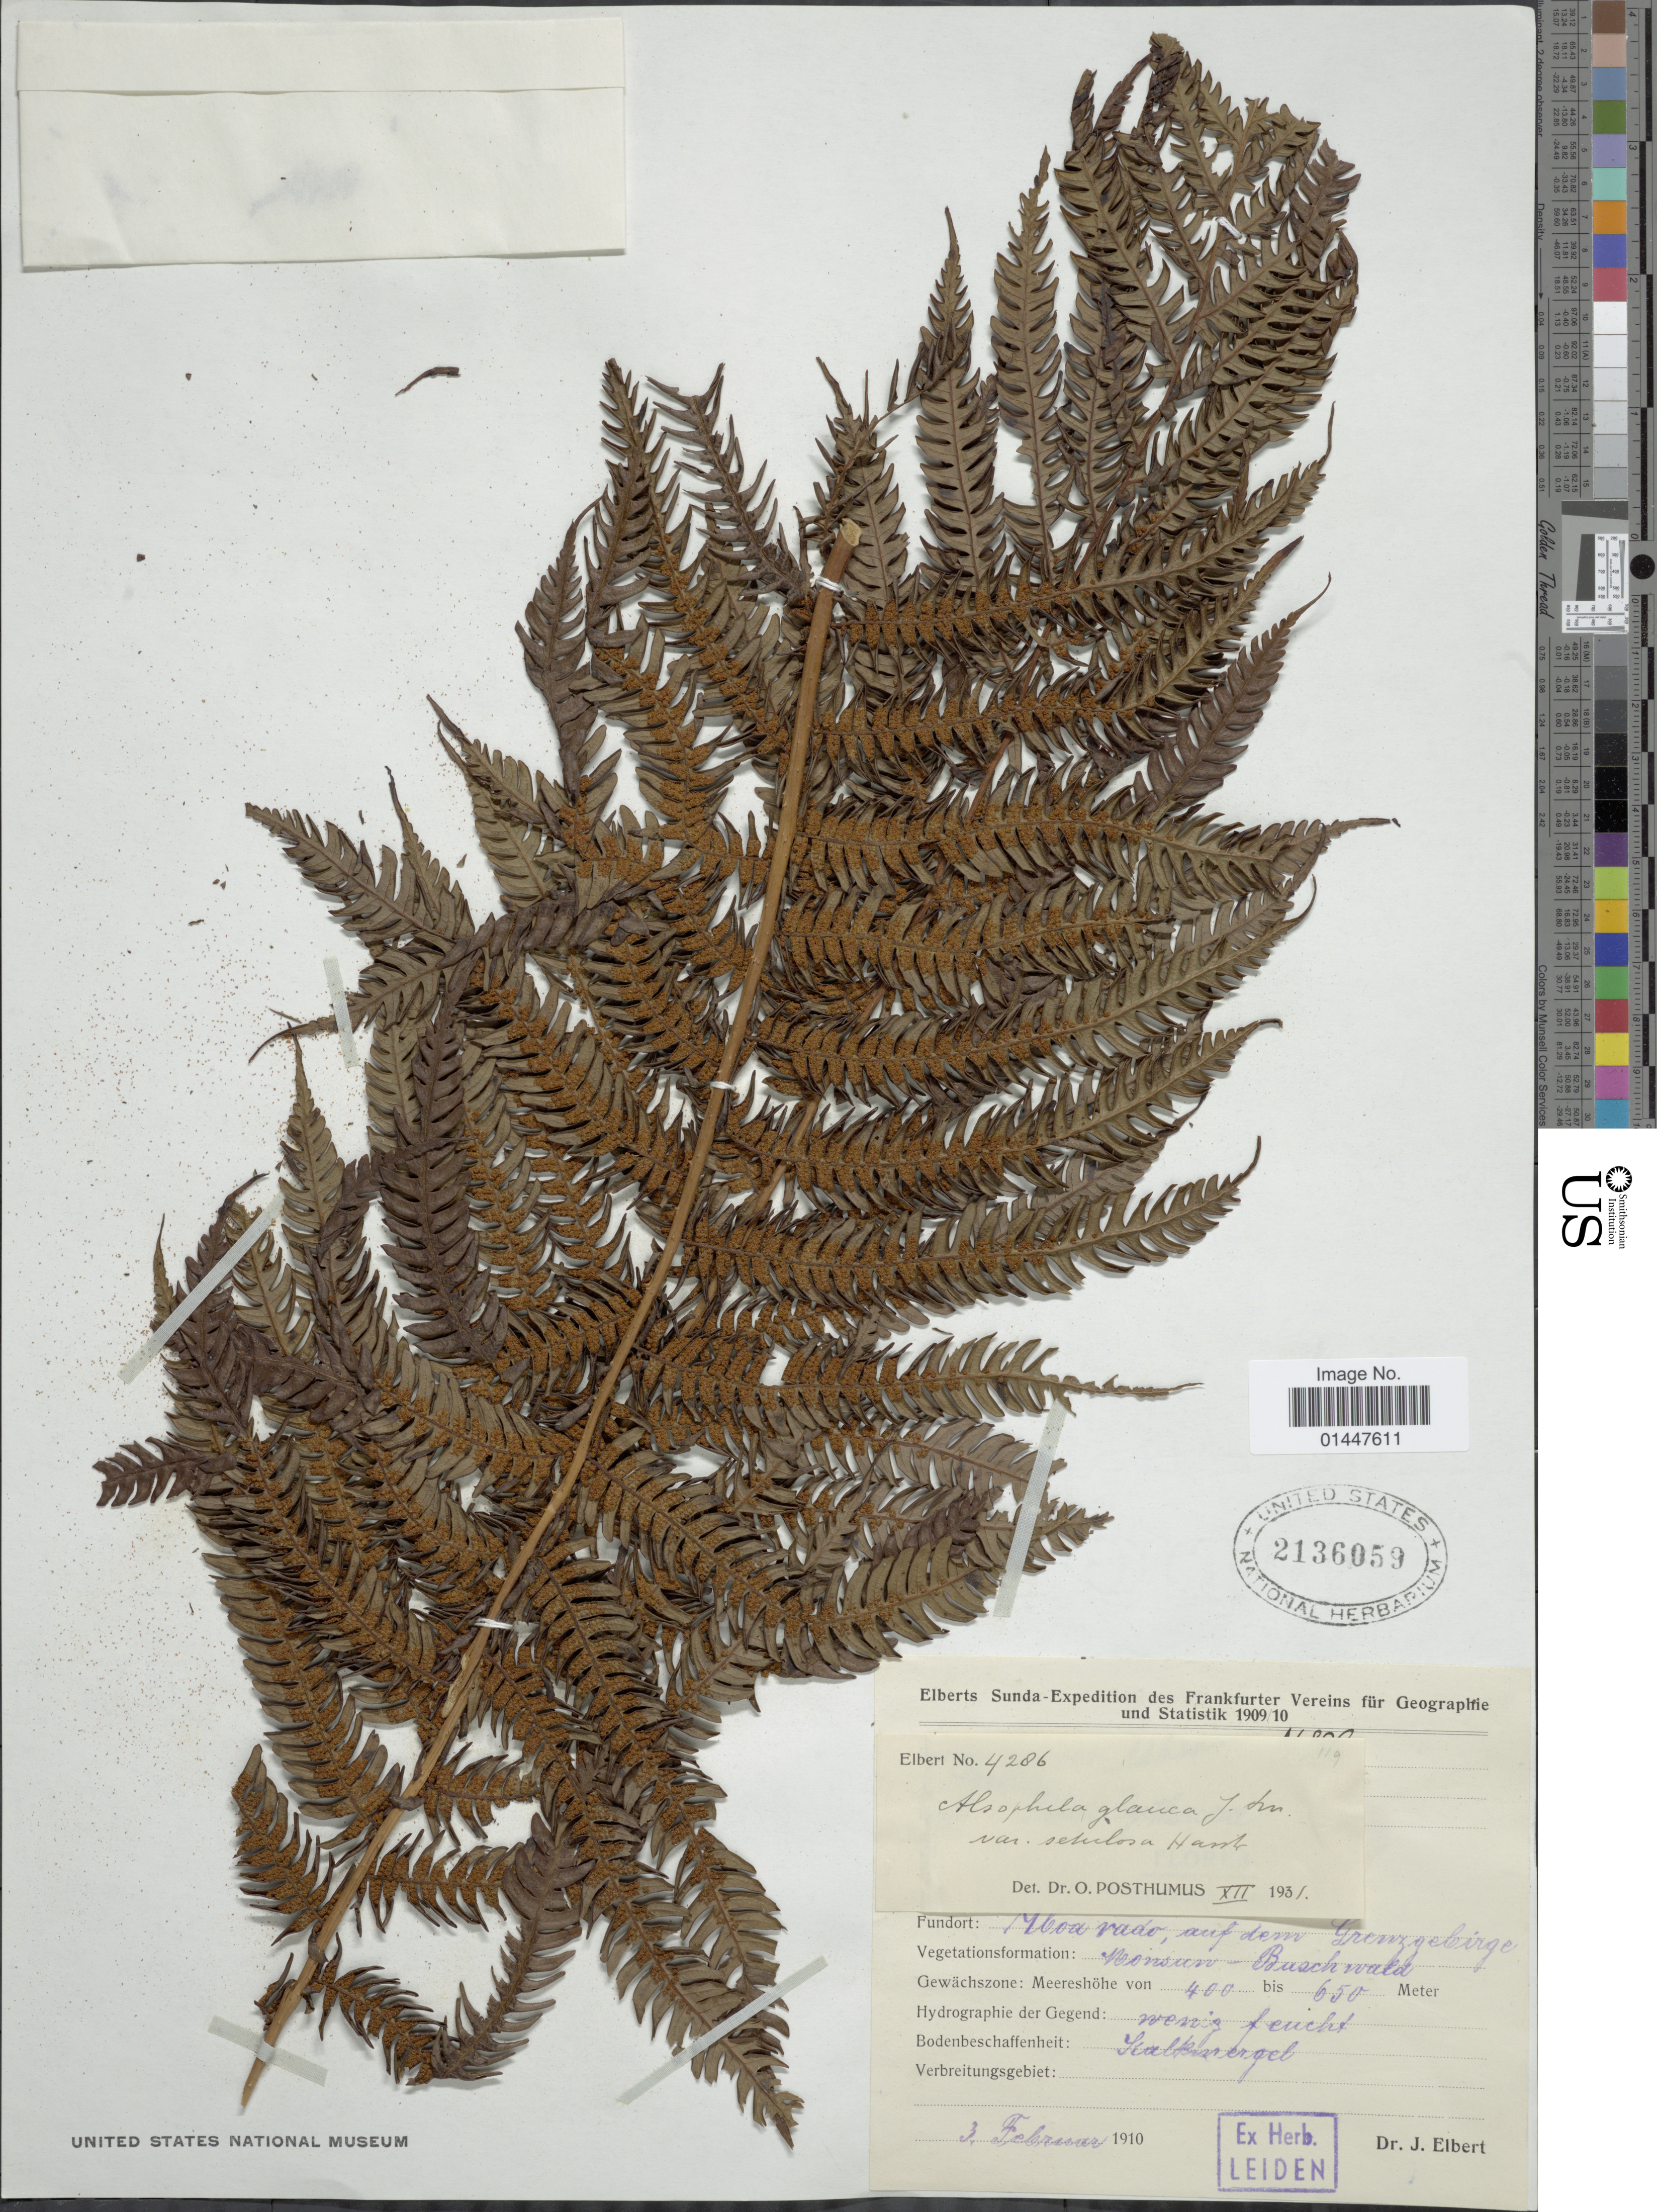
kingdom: Plantae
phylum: Tracheophyta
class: Polypodiopsida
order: Cyatheales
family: Cyatheaceae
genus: Sphaeropteris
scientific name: Sphaeropteris glauca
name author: (Blume) R.M. Tryon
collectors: J. Elbert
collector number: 4286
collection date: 1910-02-03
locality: Mboa rado, auf dem Grenzgebirge. [interpreted]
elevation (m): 400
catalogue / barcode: US 2136059